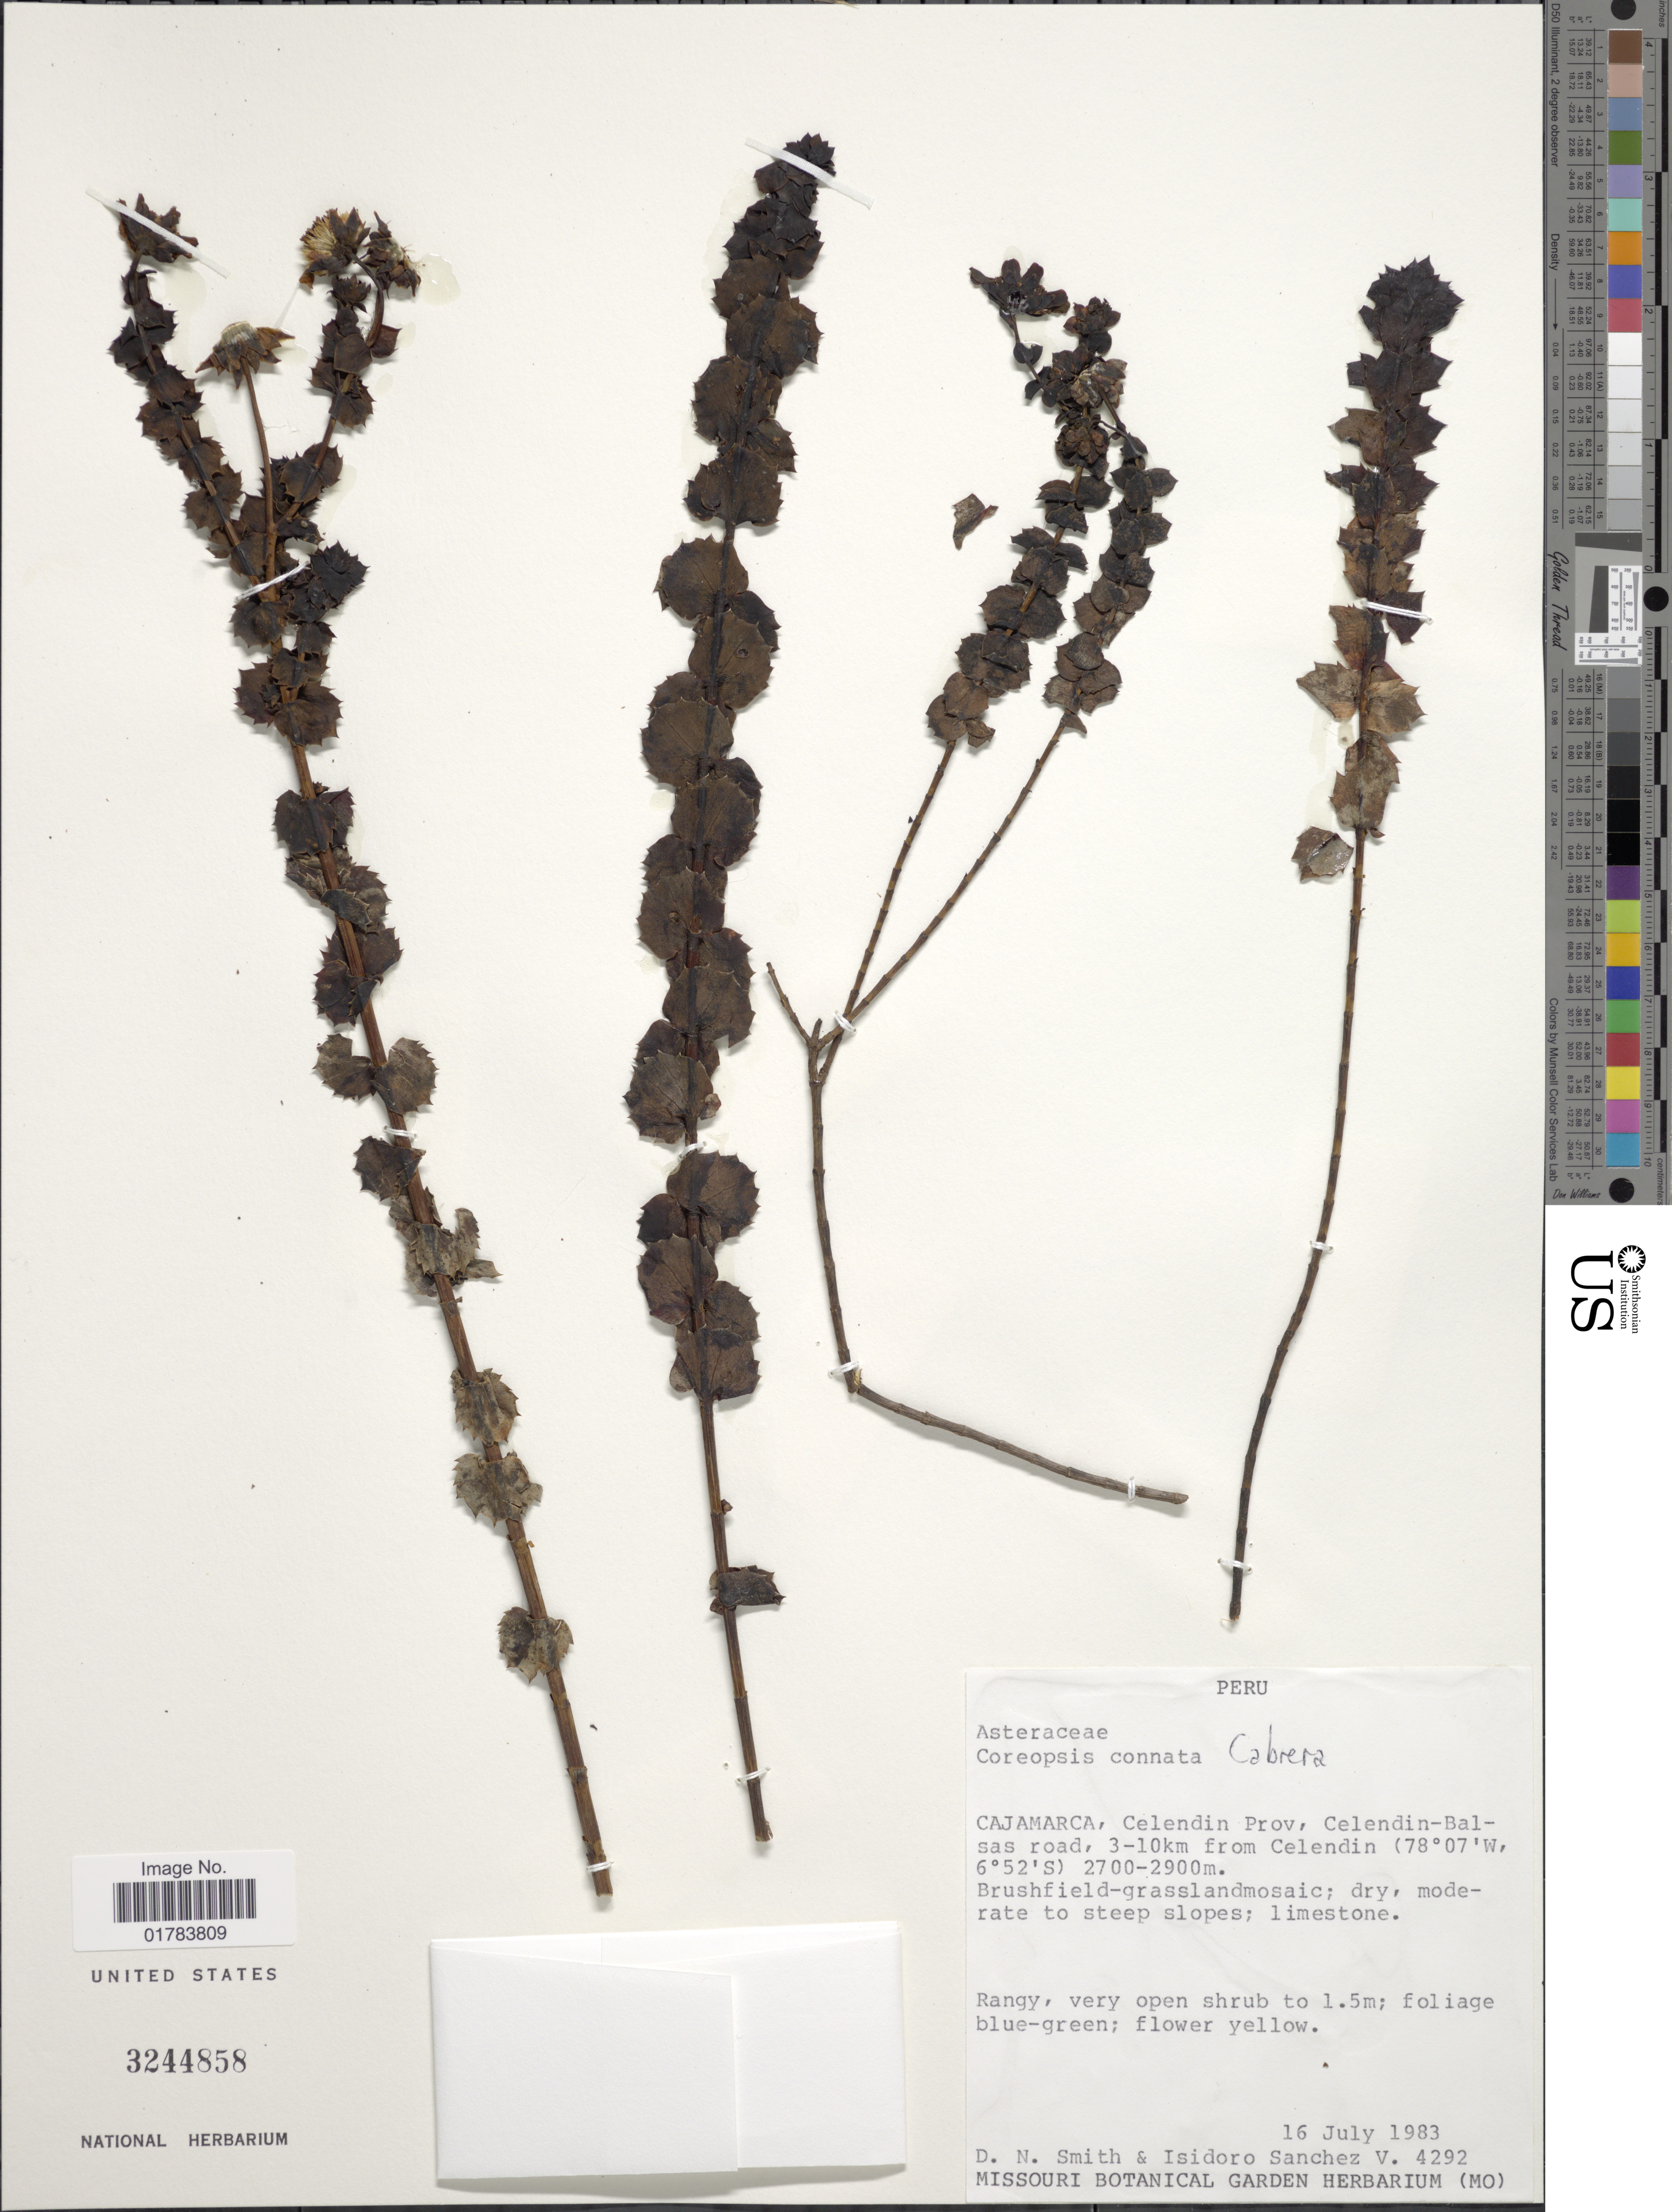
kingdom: Plantae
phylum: Tracheophyta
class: Magnoliopsida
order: Asterales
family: Asteraceae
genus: Coreopsis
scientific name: Coreopsis connata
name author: Cabrera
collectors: D. Smith & I. Sánchez Vega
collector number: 4292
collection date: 1983-07-16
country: Peru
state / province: Cajamarca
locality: Celendin Prov, Celendin-Balsas road, 3-10 km from Celendin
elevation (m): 2700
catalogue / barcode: US 3244858